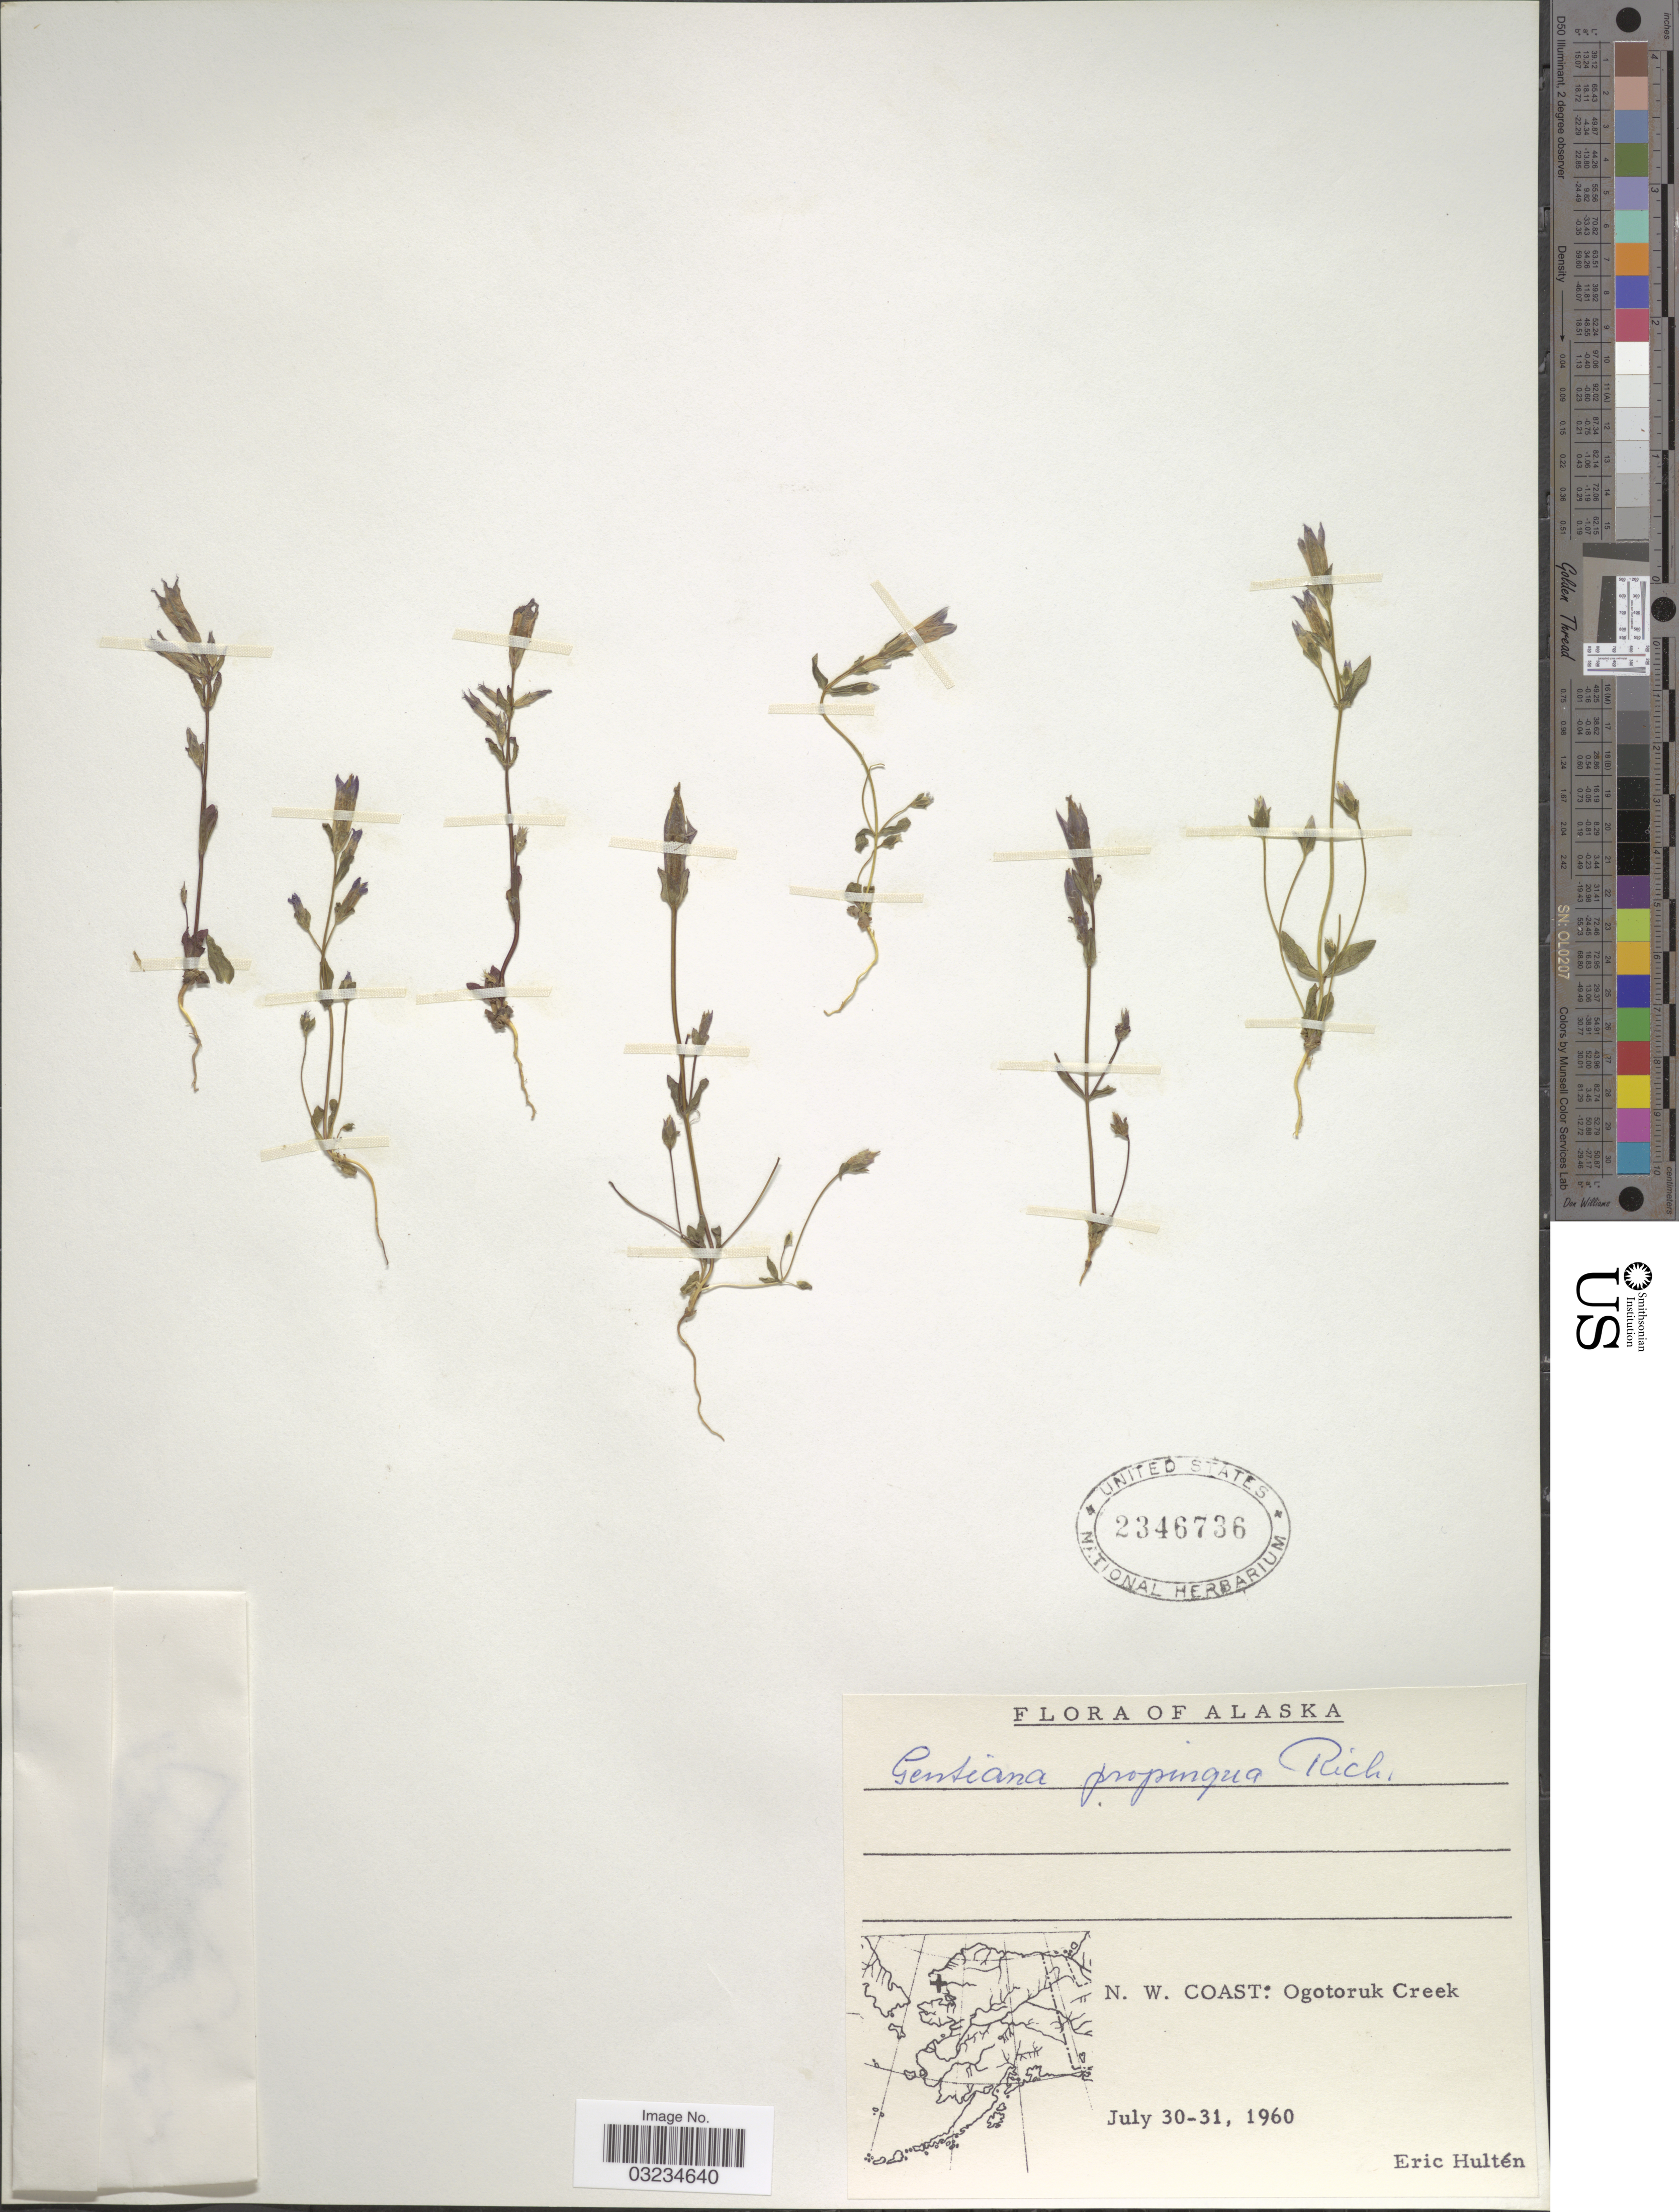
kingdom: Plantae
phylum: Tracheophyta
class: Magnoliopsida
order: Gentianales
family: Gentianaceae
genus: Gentiana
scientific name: Gentiana propinqua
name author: Richards.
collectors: E. G. Hultén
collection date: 1960-07-30/1960-07-31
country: United States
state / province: Alaska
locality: N.W. Coast: Ogotoruk Creek.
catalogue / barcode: US 2346736